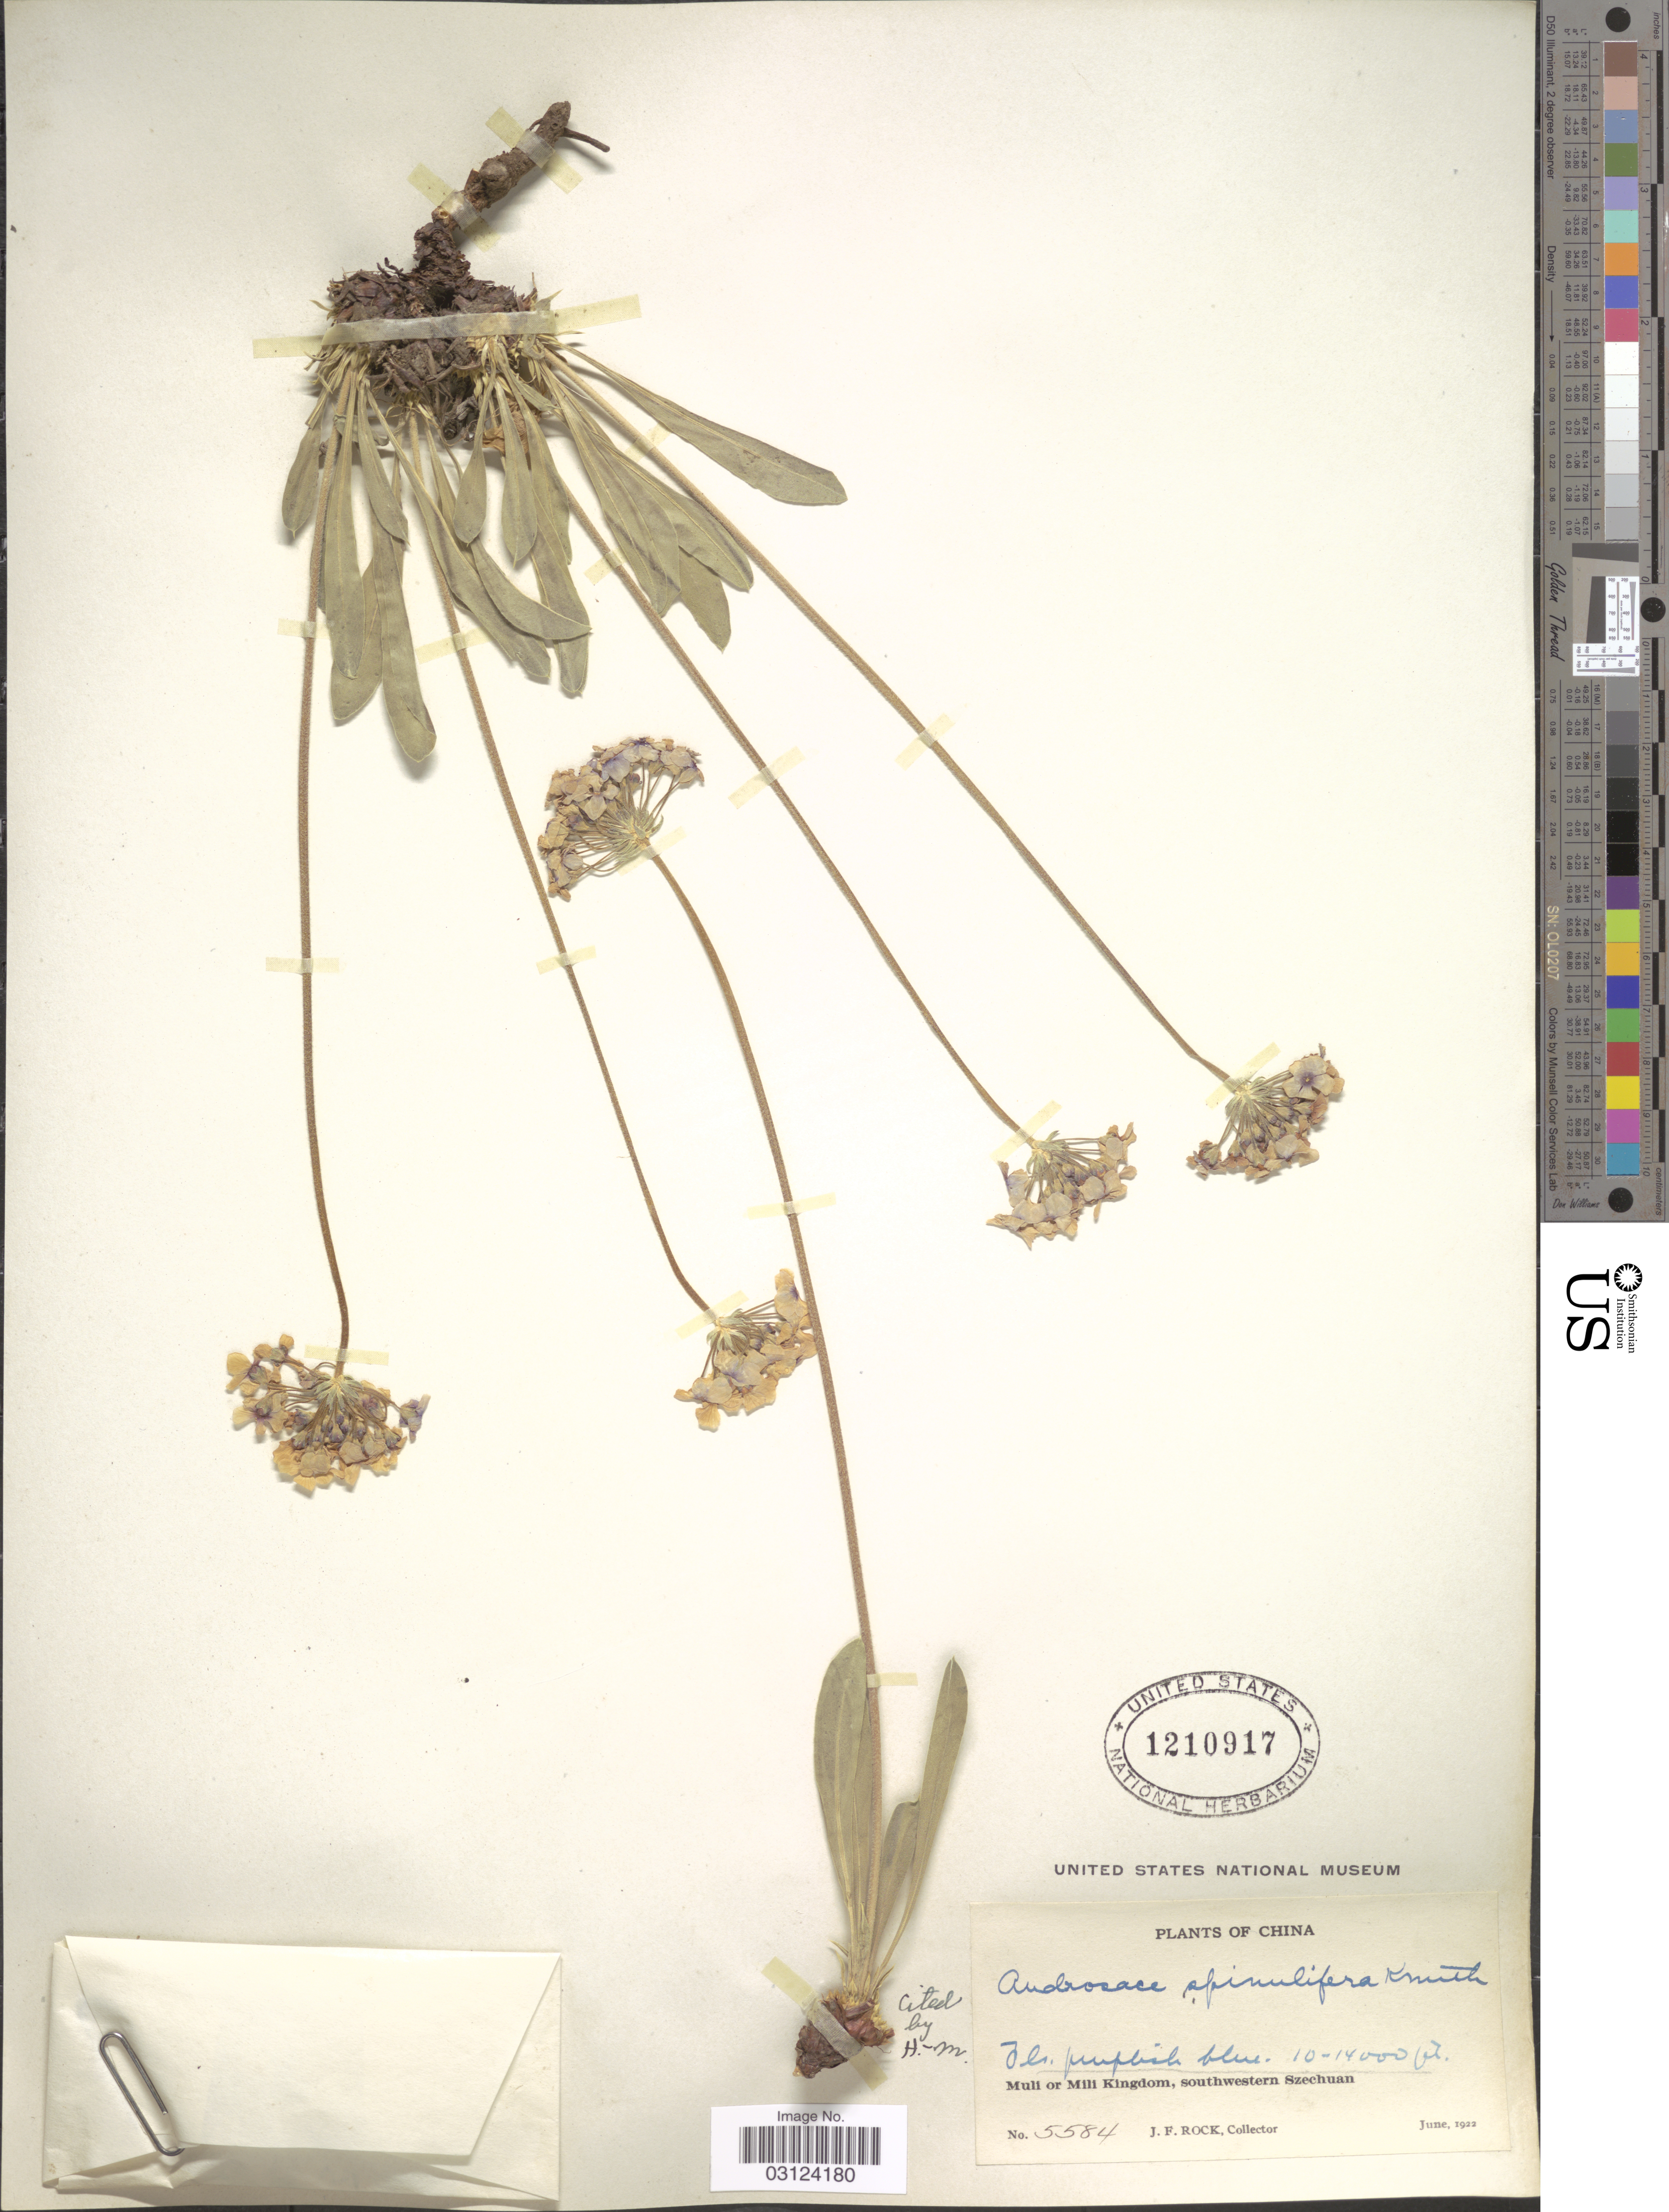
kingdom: Plantae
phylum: Tracheophyta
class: Magnoliopsida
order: Ericales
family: Primulaceae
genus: Androsace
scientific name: Androsace spinulifera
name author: (Franch.) R. Knuth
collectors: J. Rock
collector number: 5584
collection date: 1922-06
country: China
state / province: Sichuan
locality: Muli or Mili Kingdom, southwestern Szechuan.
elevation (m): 3048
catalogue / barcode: US 1210917